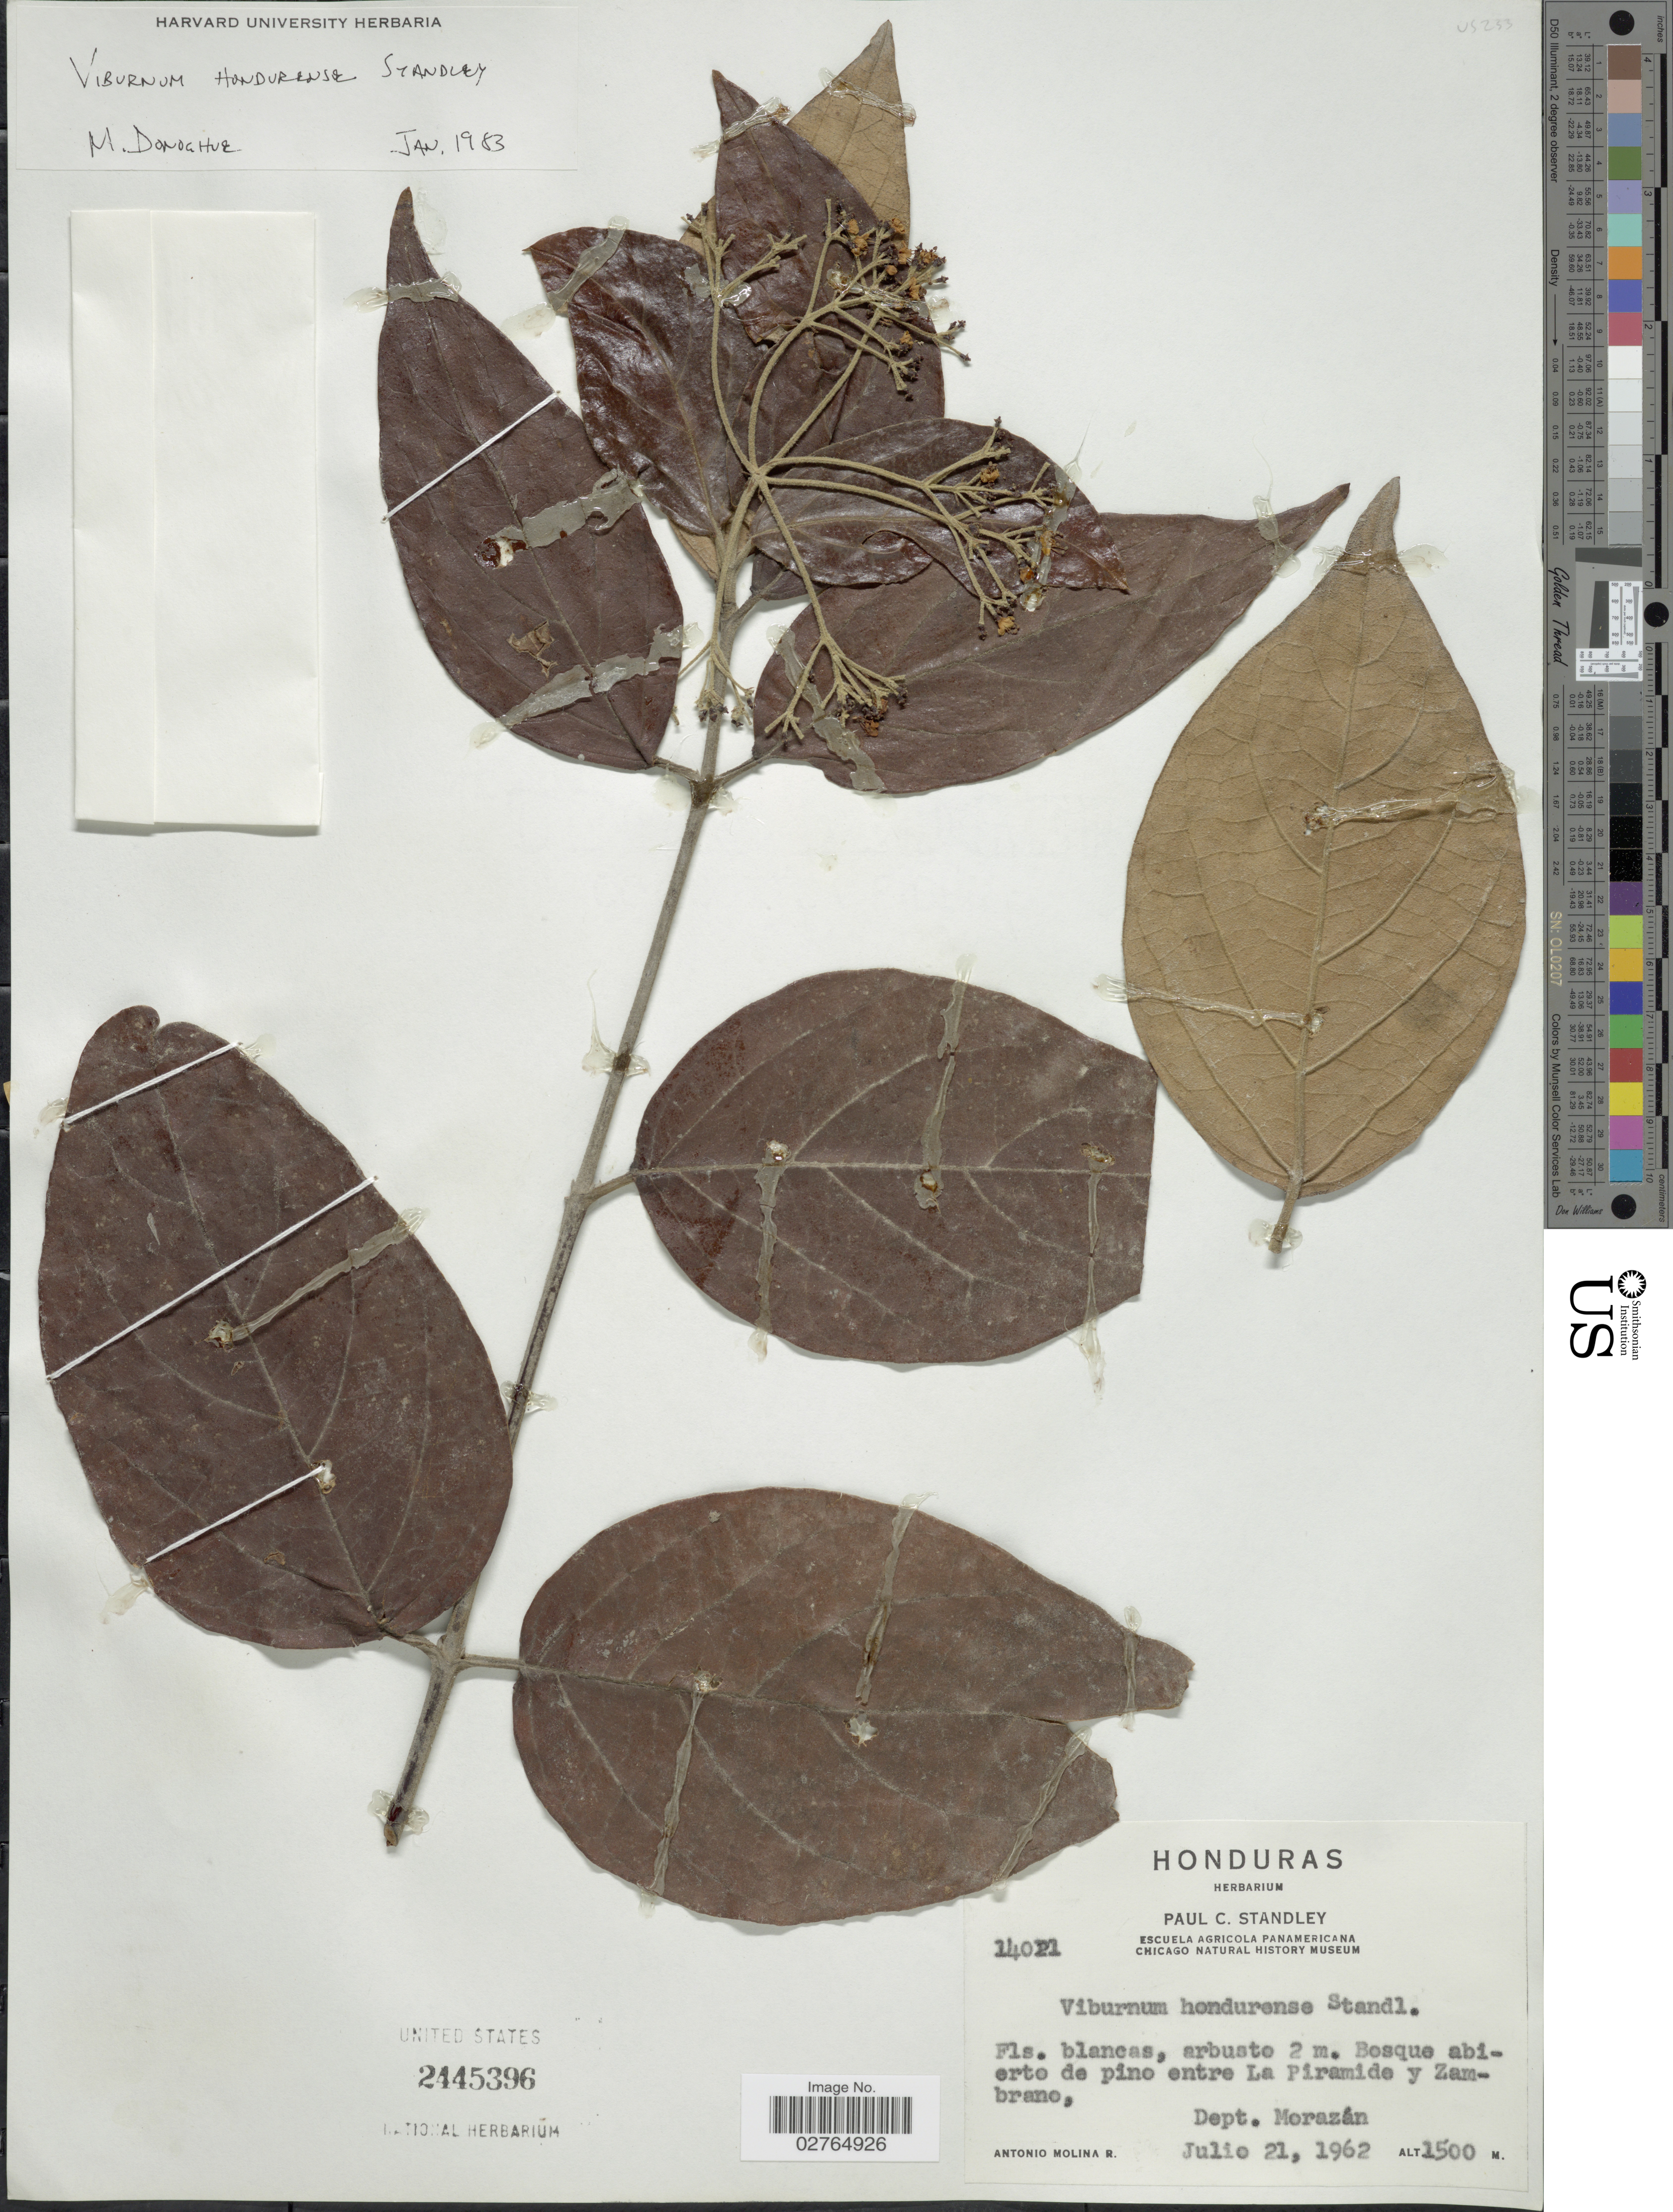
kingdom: Plantae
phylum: Tracheophyta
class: Magnoliopsida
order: Dipsacales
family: Viburnaceae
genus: Viburnum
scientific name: Viburnum hondurense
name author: Standl.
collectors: A. Molina R.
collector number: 14021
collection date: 1962-07-21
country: Honduras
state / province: Fco. Morazán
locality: Bosque abierto de pino entre La Piramide y Zambrano, Dept. Morazán.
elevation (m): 1500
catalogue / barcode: US 2445396